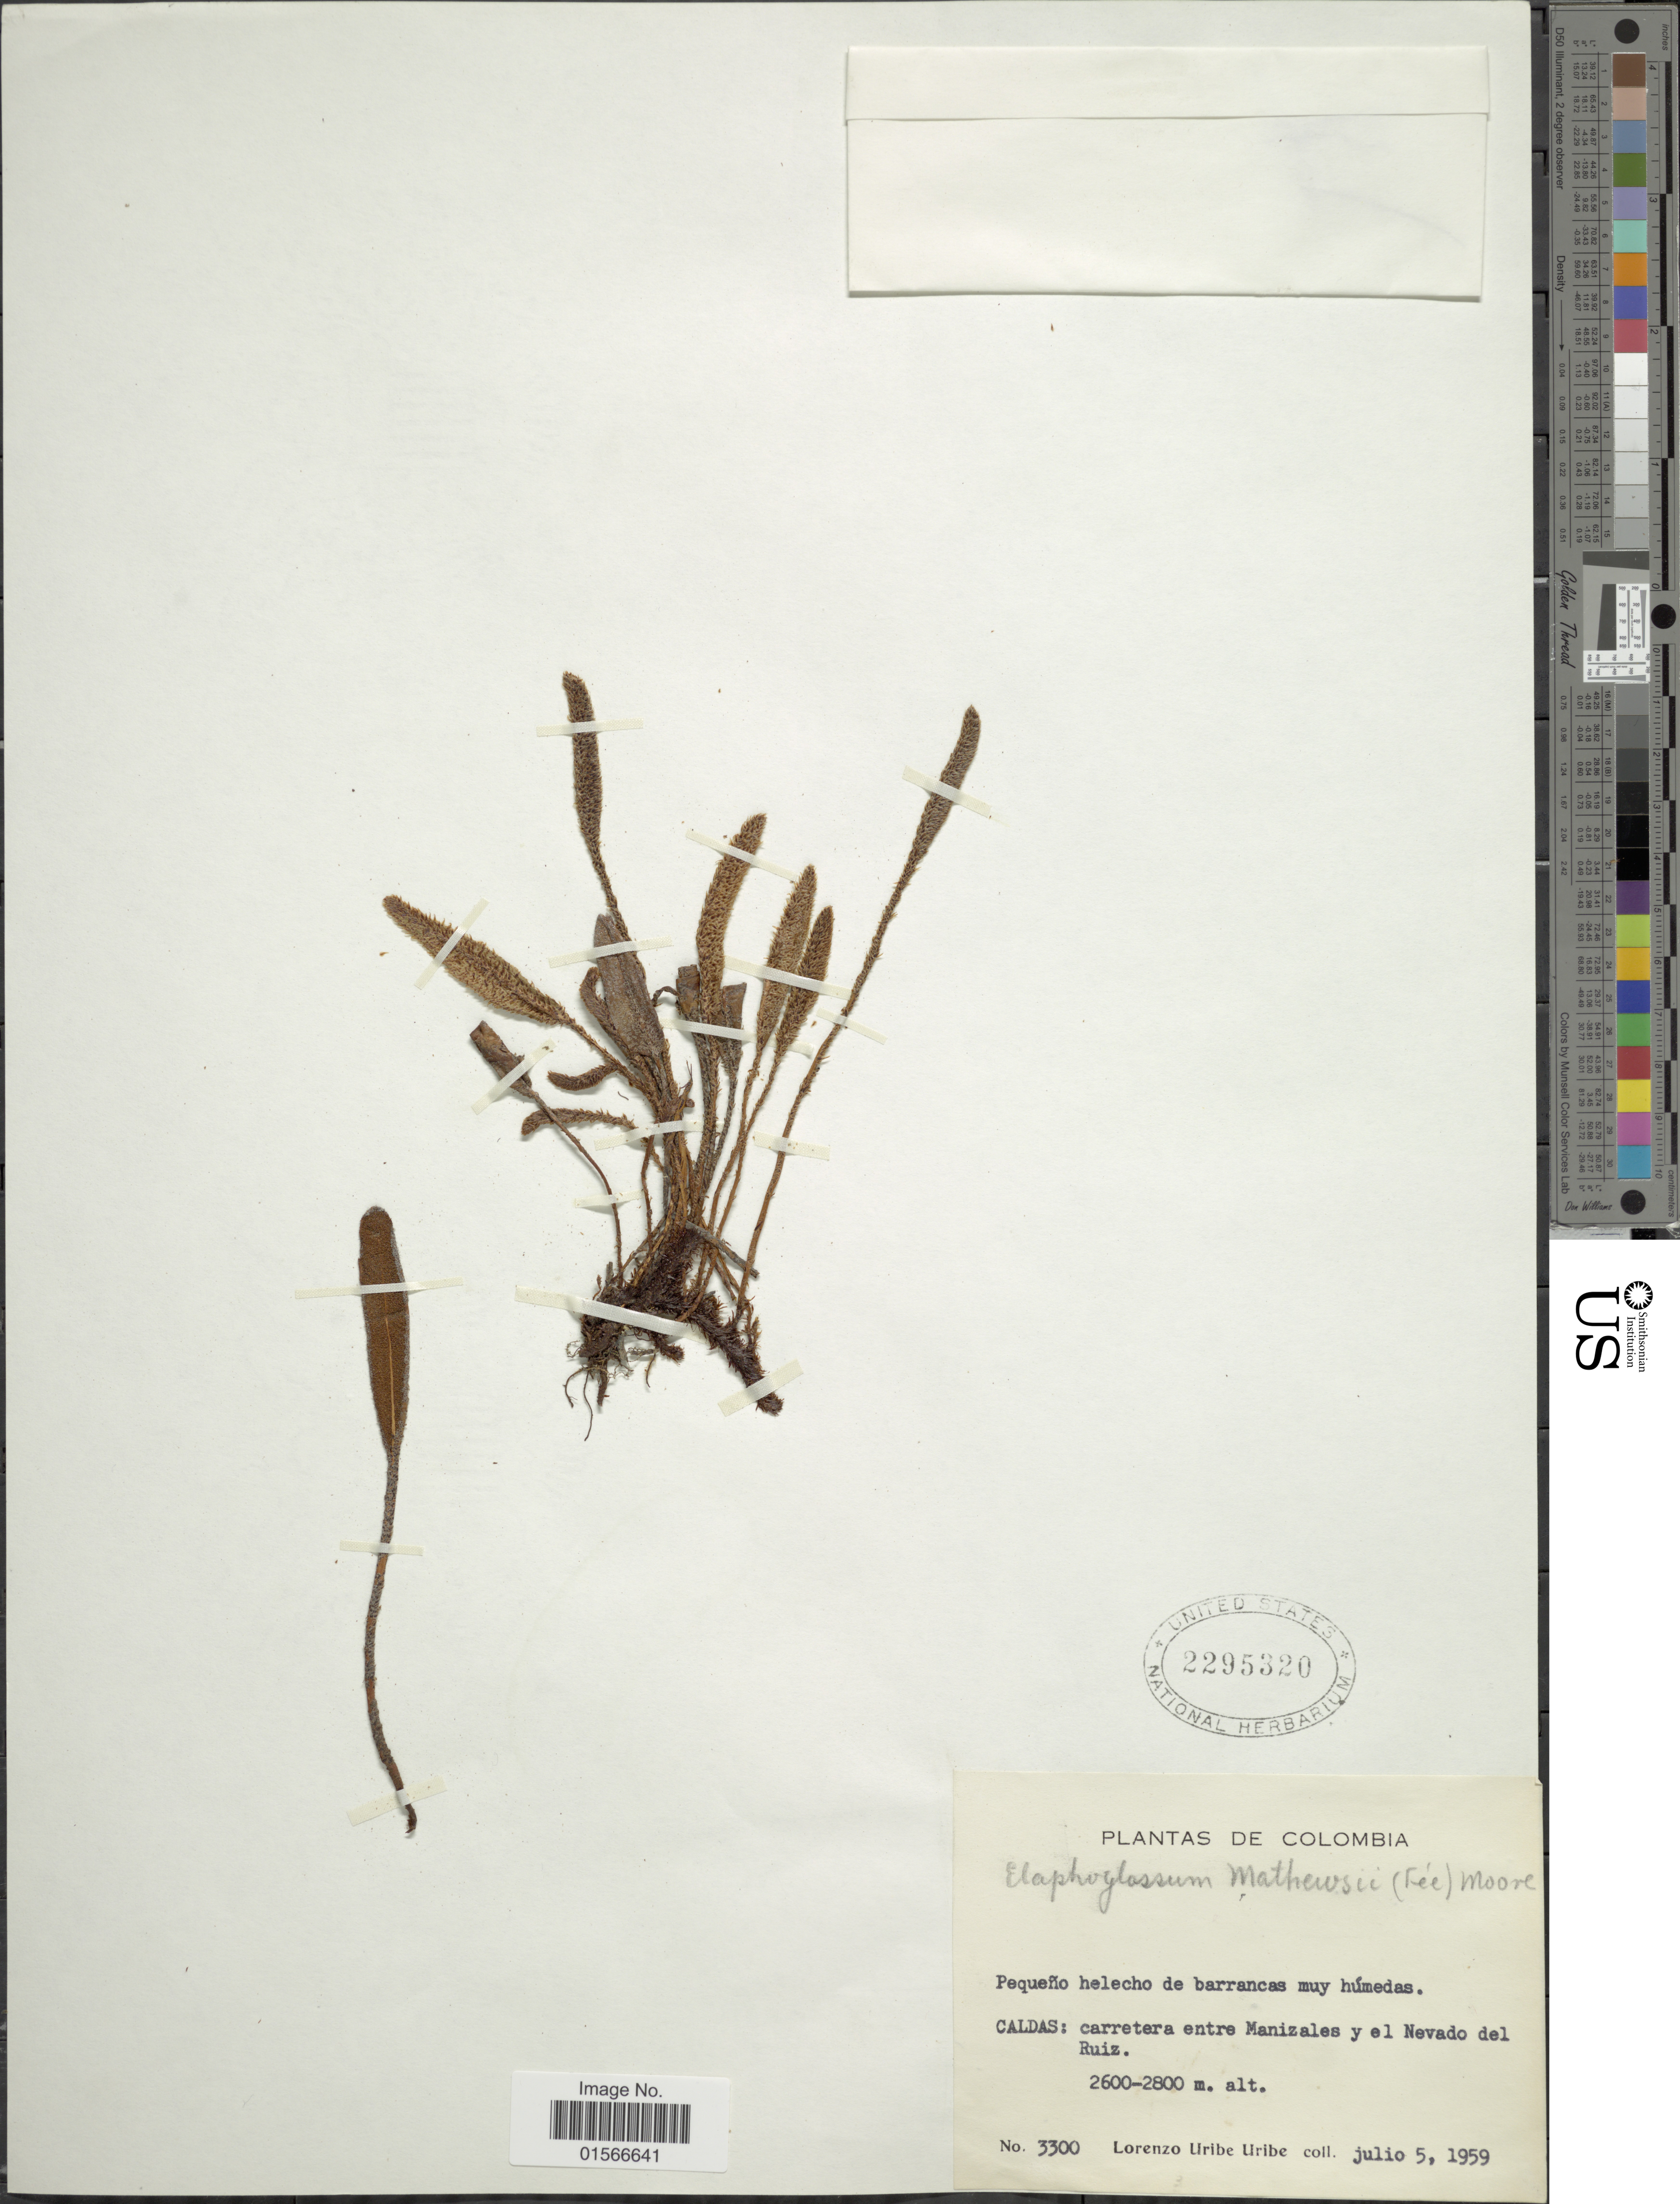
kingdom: Plantae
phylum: Tracheophyta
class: Polypodiopsida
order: Polypodiales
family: Dryopteridaceae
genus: Elaphoglossum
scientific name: Elaphoglossum mathewsii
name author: (Fée) T. Moore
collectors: L. Uribe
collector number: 3300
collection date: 1959-07-05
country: Colombia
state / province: Caldas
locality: Carretera entre Manizales y el Nevado del Ruiz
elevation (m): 2600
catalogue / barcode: US 2295320